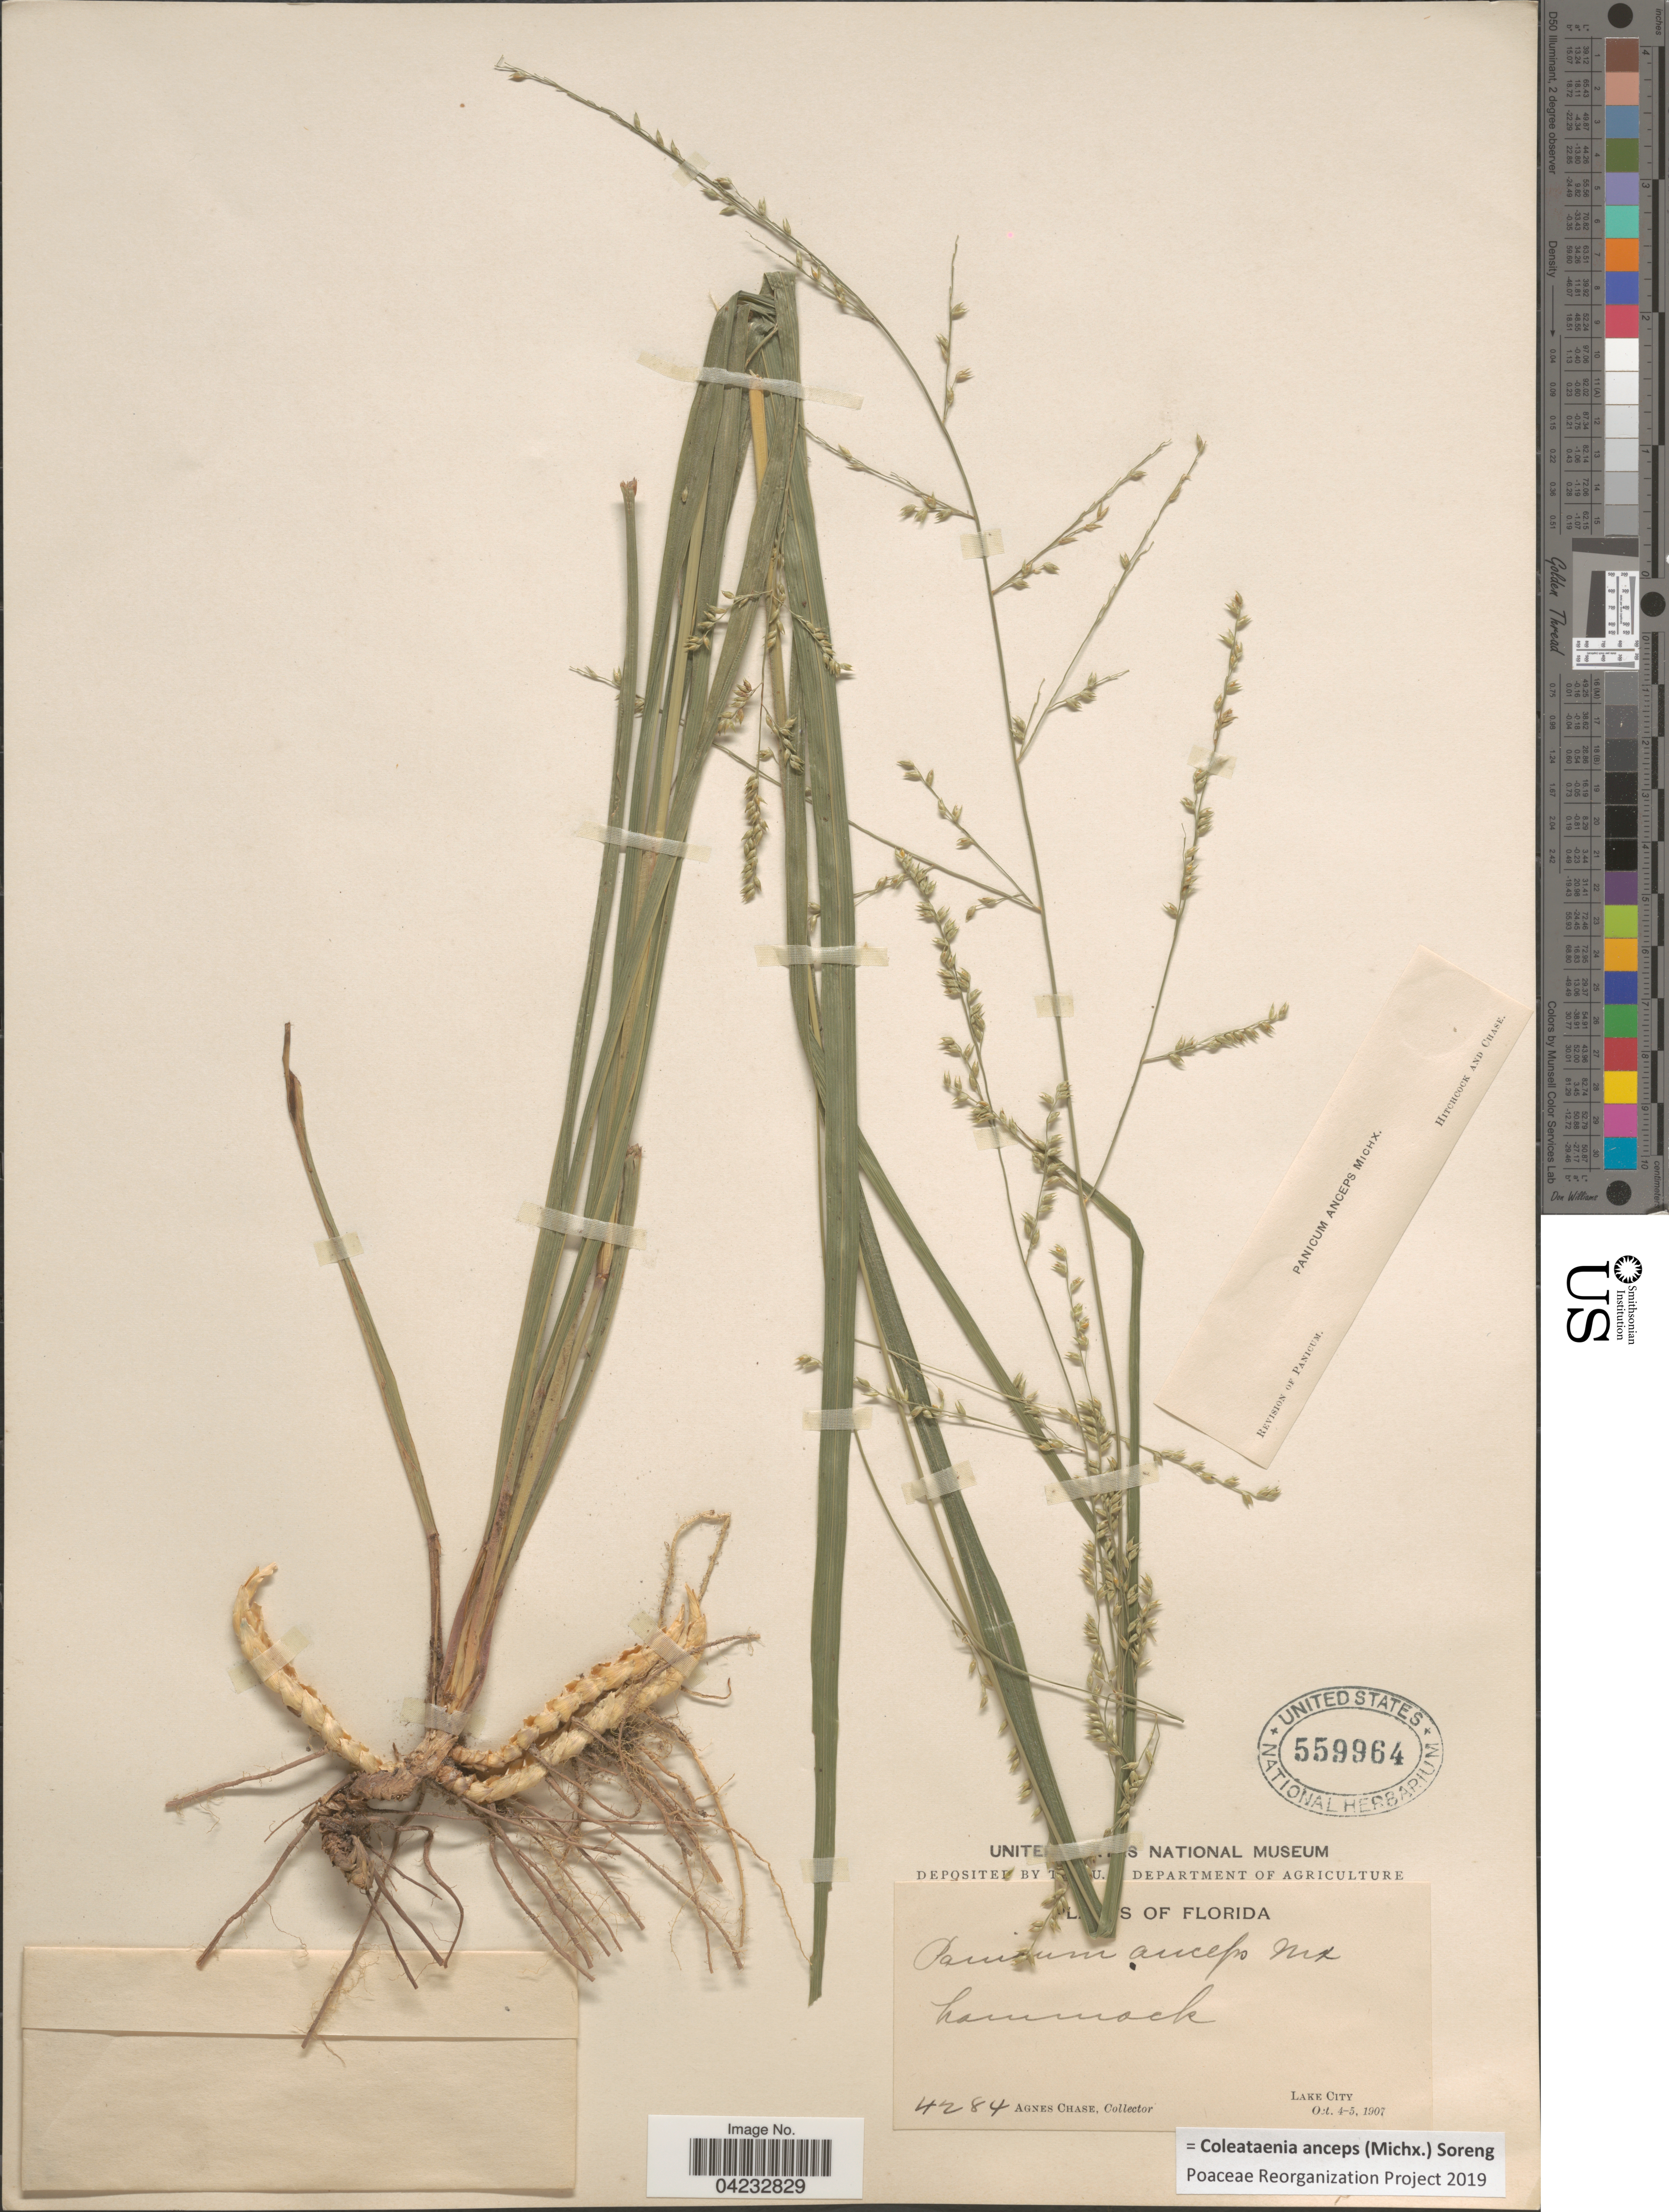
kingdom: Plantae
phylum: Tracheophyta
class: Liliopsida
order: Poales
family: Poaceae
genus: Coleataenia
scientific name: Coleataenia anceps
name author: (Michx.) Soreng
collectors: A. Chase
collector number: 4284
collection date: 1907-10-04/1907-10-05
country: United States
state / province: Florida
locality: Lake City.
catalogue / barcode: US 559964